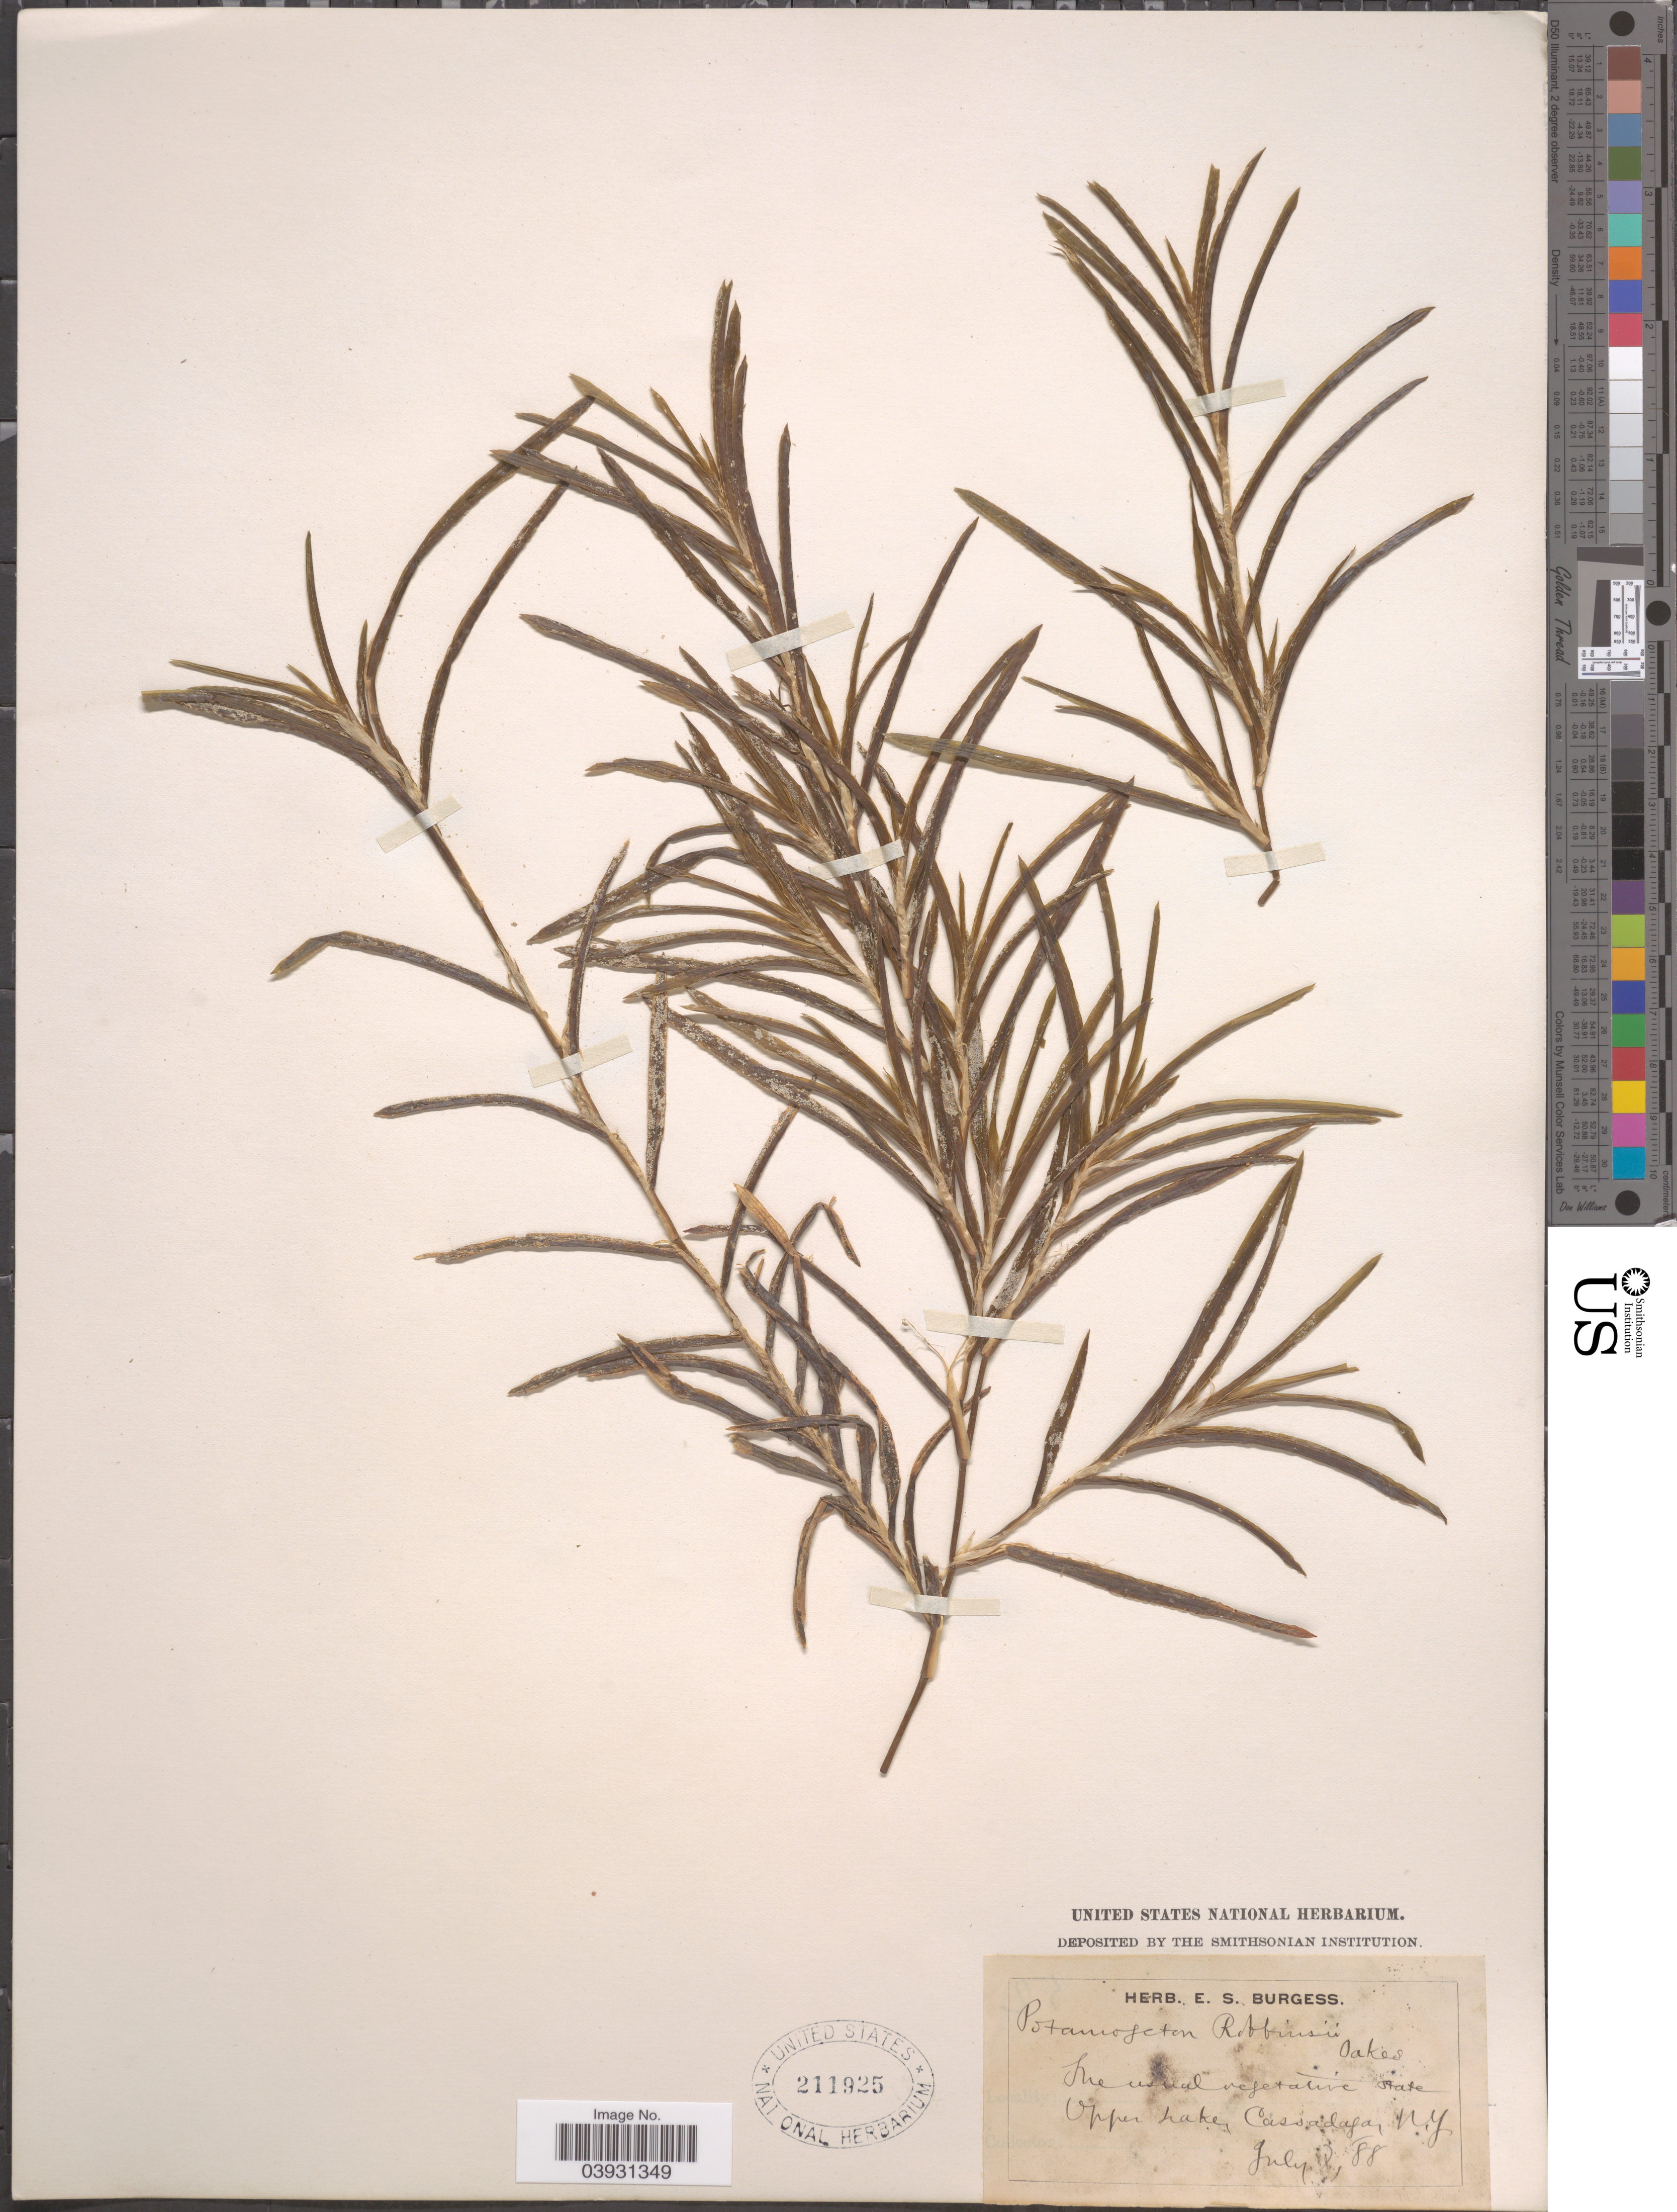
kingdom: Plantae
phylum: Tracheophyta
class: Liliopsida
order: Alismatales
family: Potamogetonaceae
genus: Potamogeton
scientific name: Potamogeton robbinsii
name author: Oakes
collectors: ex herb. E. S. Burgess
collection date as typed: Transcribed d/m/y: 7/7/88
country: United States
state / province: New York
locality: Upper Lake, Cassadaga.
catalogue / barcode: US 211925